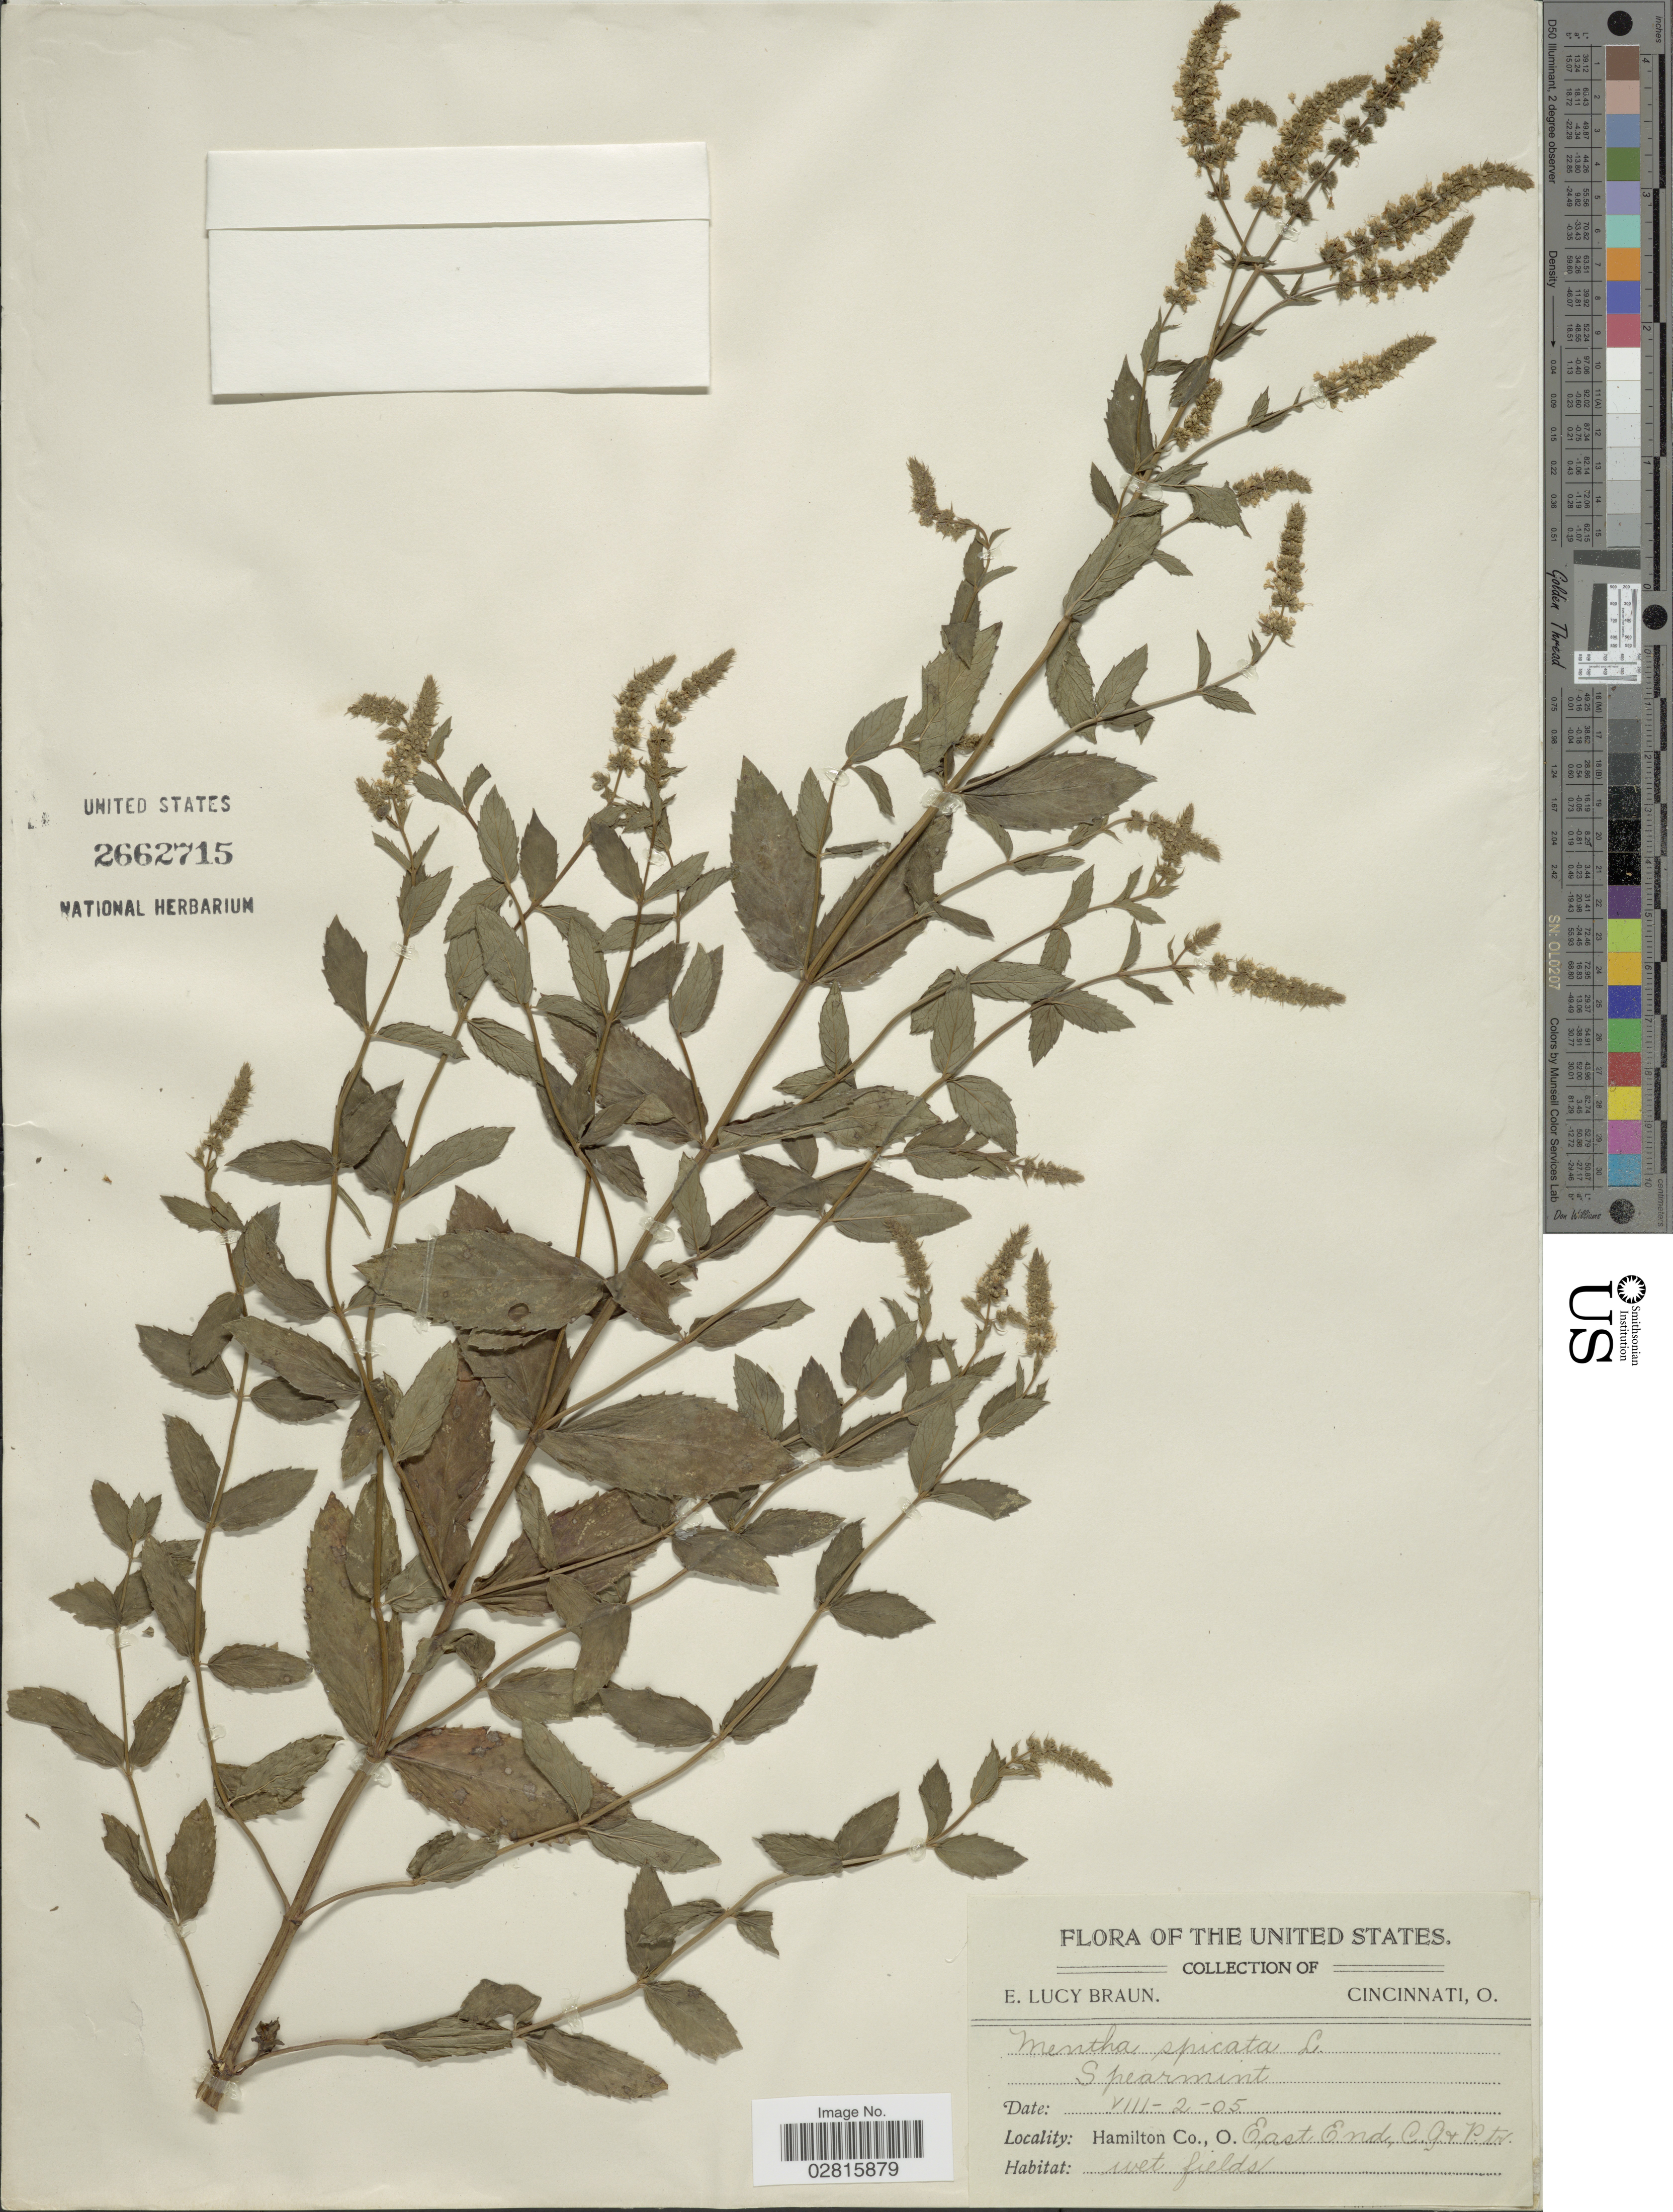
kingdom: Plantae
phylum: Tracheophyta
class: Magnoliopsida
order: Lamiales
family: Lamiaceae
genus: Mentha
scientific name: Mentha spicata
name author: L.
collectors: E. L. Braun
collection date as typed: Transcribed d/m/y: 2/8/5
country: United States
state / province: Ohio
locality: Hamilton Co., O. East End, C.G. & P.tr.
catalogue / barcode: US 2662715